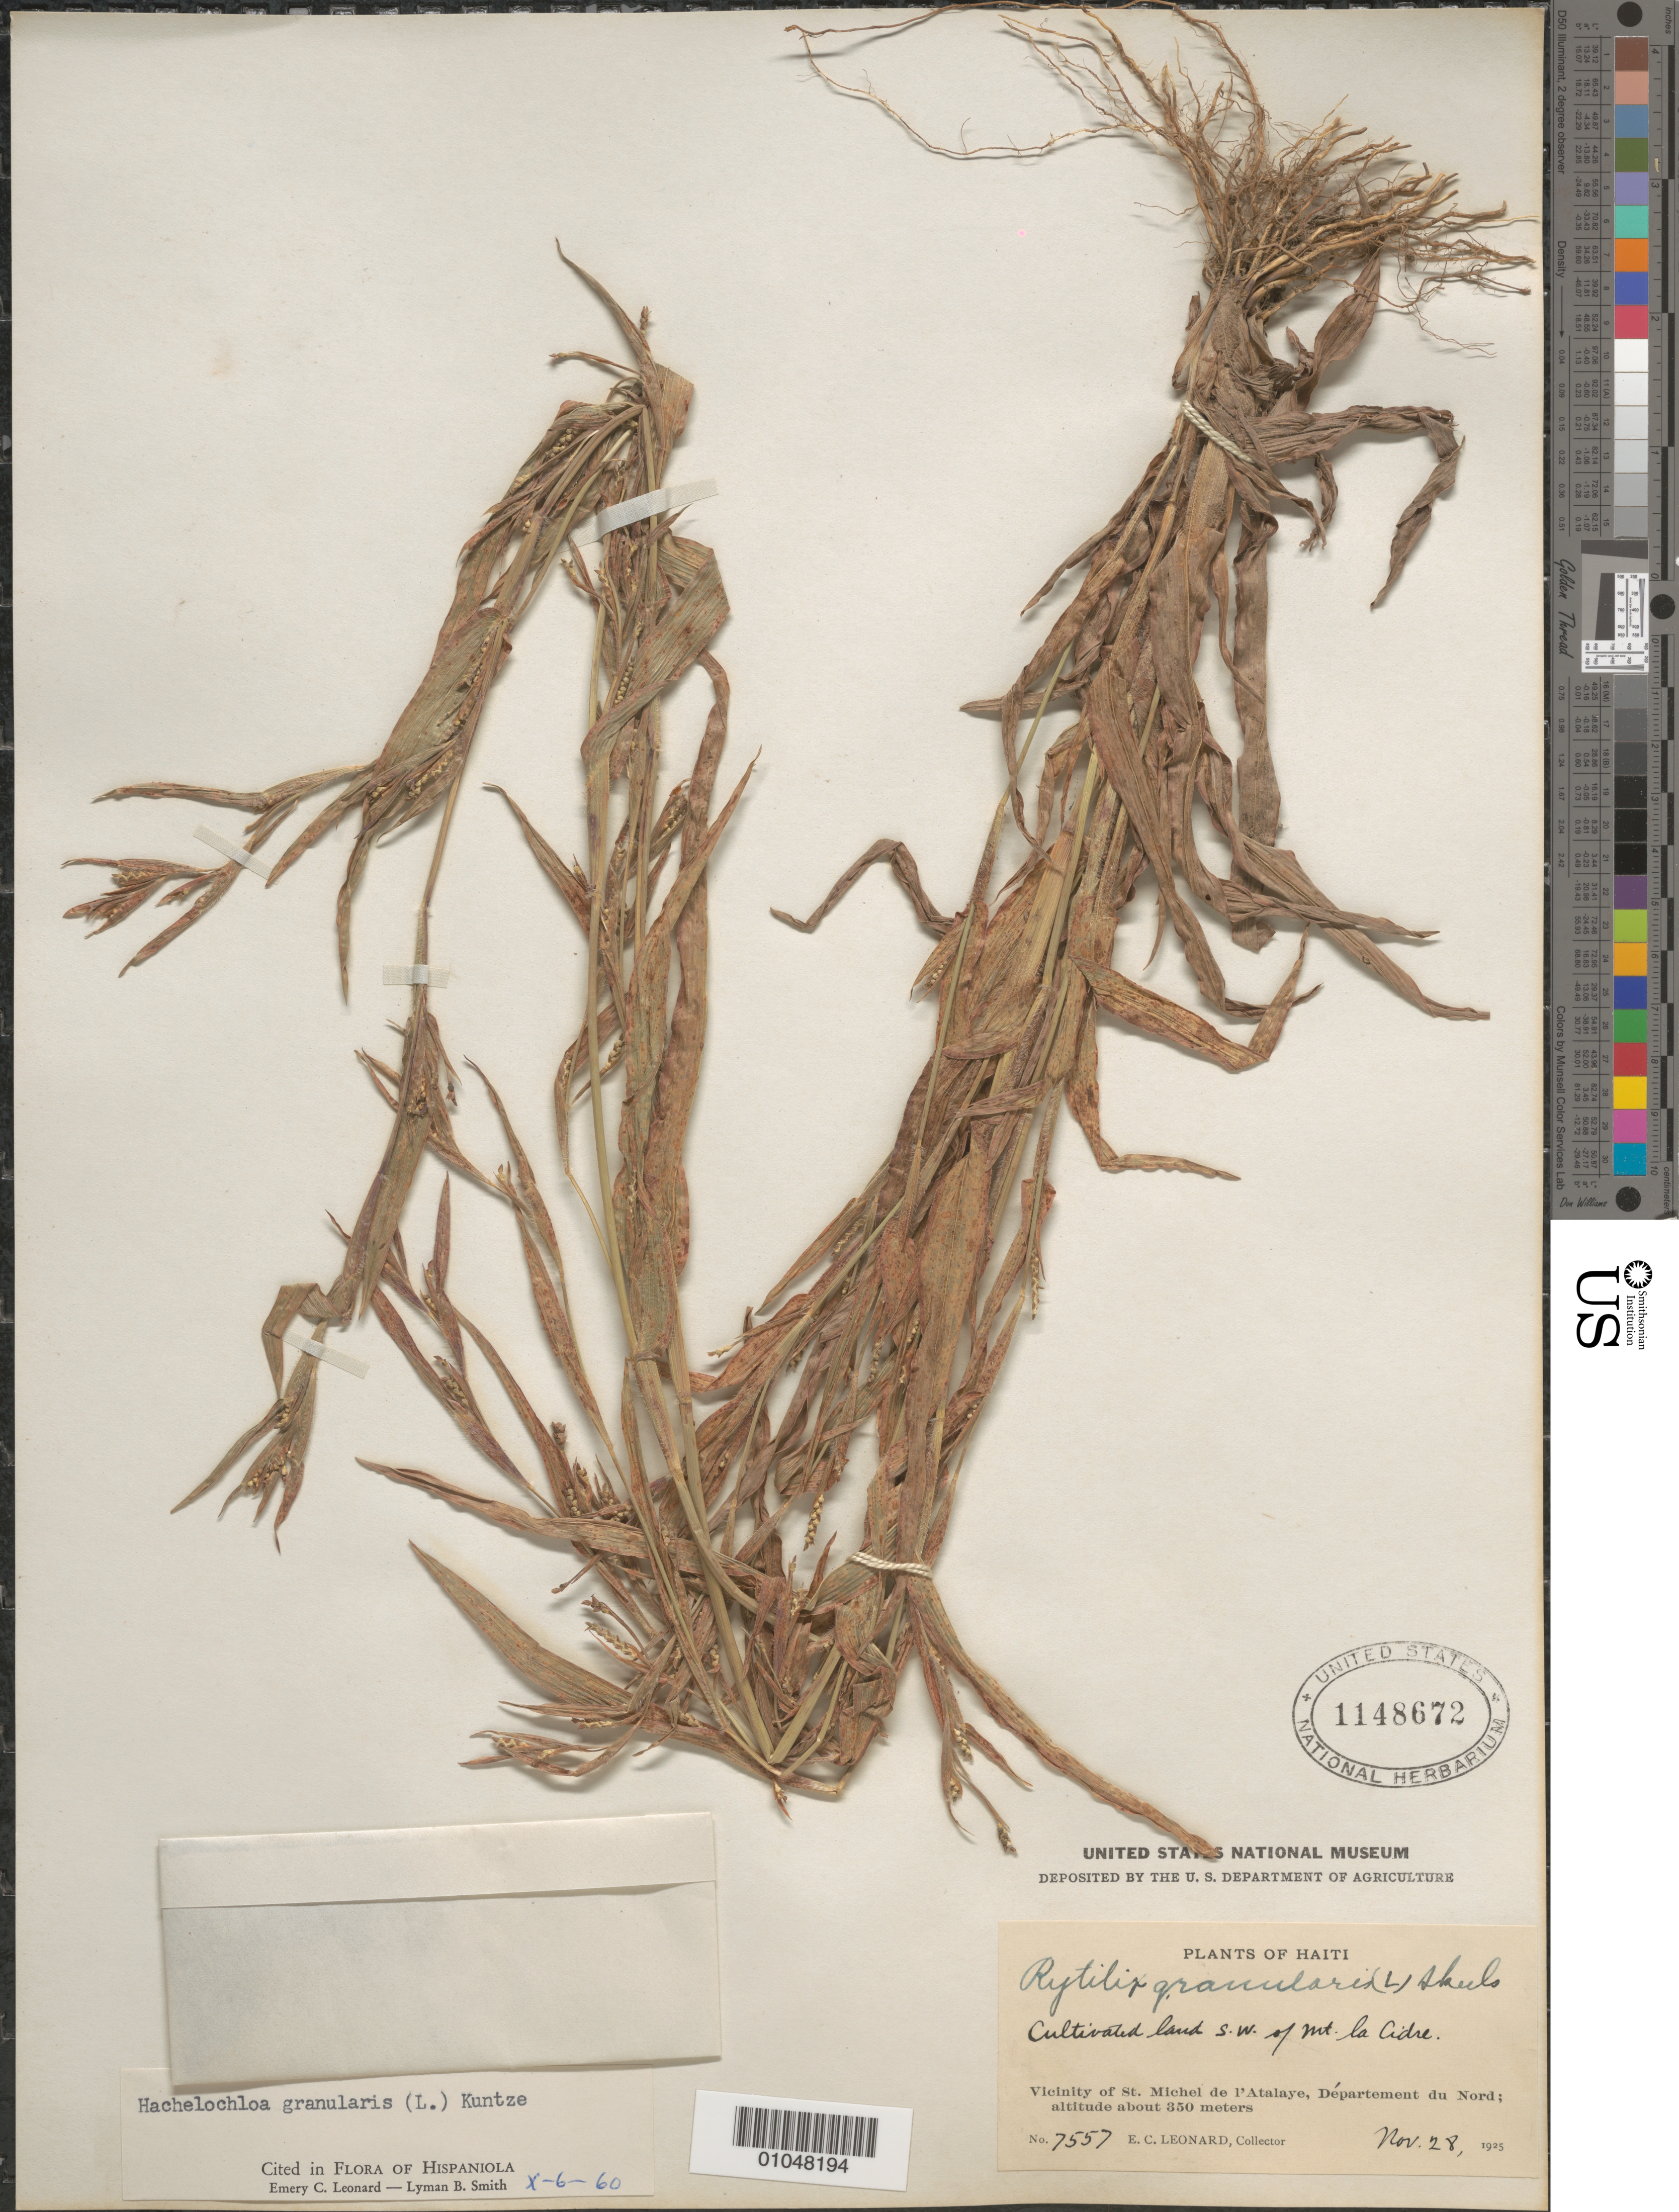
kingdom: Plantae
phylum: Tracheophyta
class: Liliopsida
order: Poales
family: Poaceae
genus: Hackelochloa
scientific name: Hackelochloa granularis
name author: (L.) Kuntze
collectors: E. C. Leonard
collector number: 7557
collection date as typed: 28 Nov 1925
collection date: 1925-11-28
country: Haiti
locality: Vic of St. Michel de l'Atalaye, Dept. du Nord, cultivated land SW of Mt. la Cidre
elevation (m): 350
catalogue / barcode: US 1148672